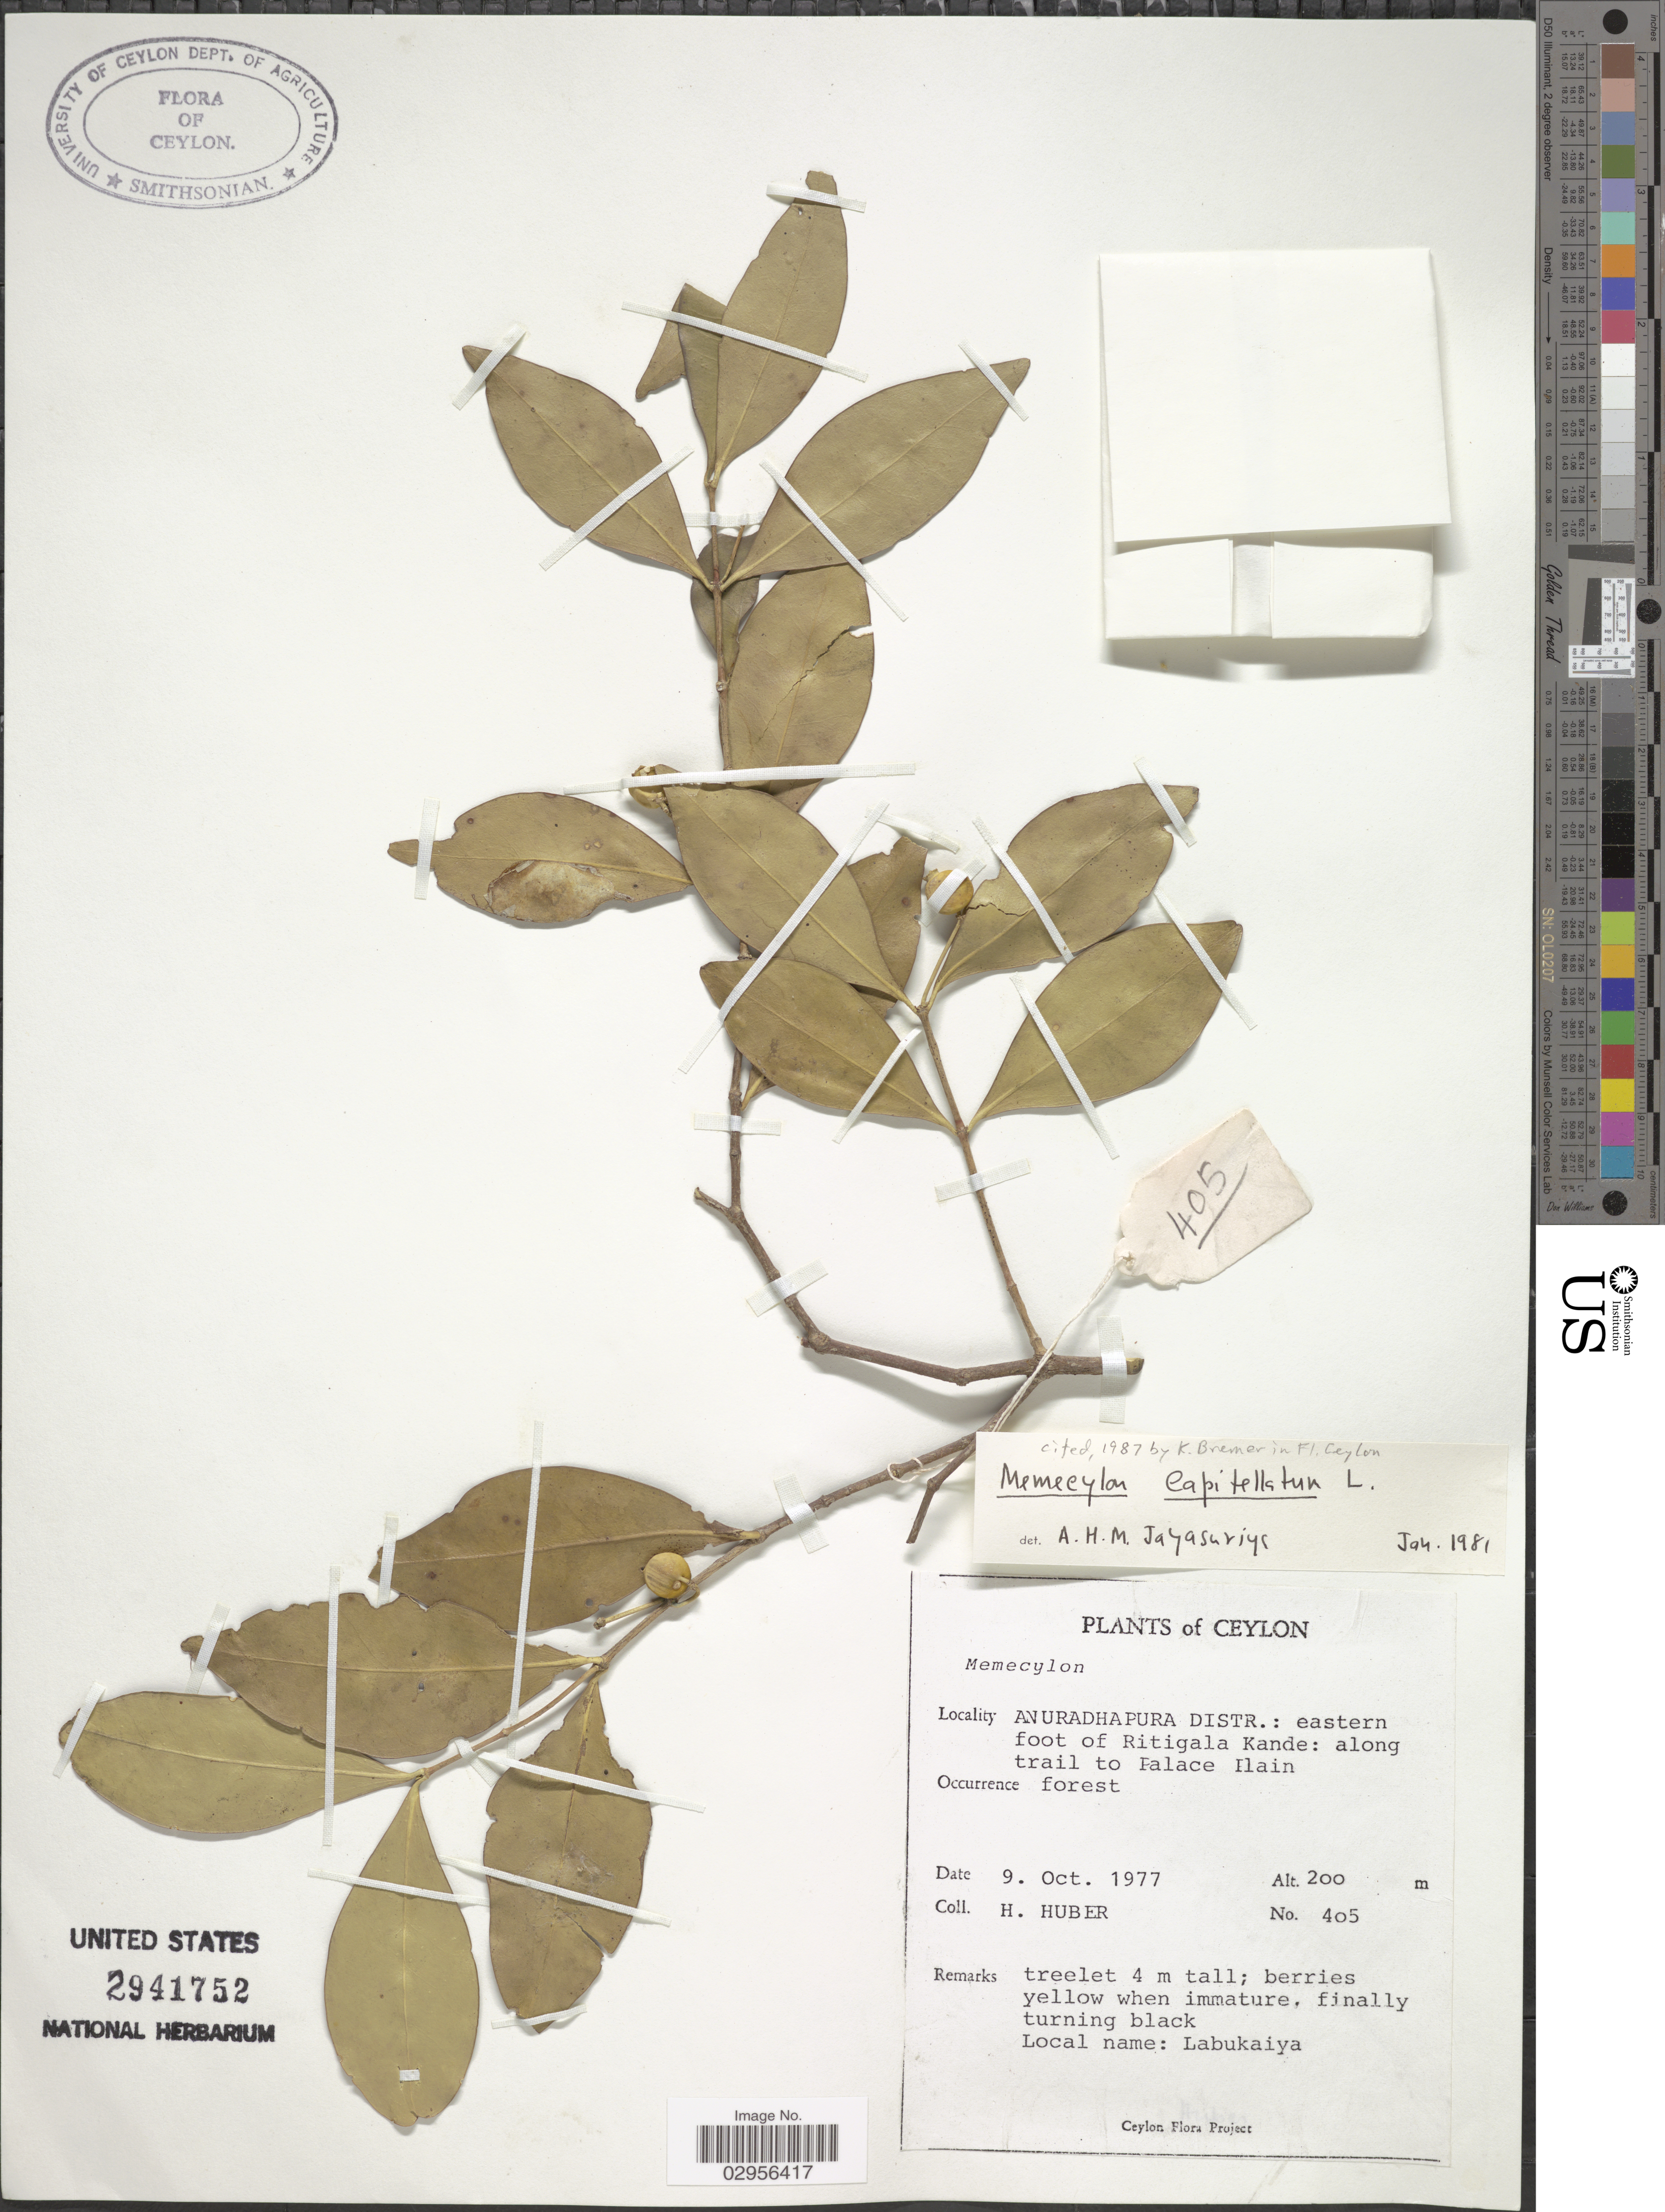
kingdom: Plantae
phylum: Tracheophyta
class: Magnoliopsida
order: Myrtales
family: Melastomataceae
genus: Memecylon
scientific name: Memecylon capitellatum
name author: L.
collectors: H. Huber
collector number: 405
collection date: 1977-10-09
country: Sri Lanka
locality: Ceylon. Anuradhapura Distr.: eastern foot of Ritigala Kande: along trail to Palace Plain.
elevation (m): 200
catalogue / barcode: US 2941752